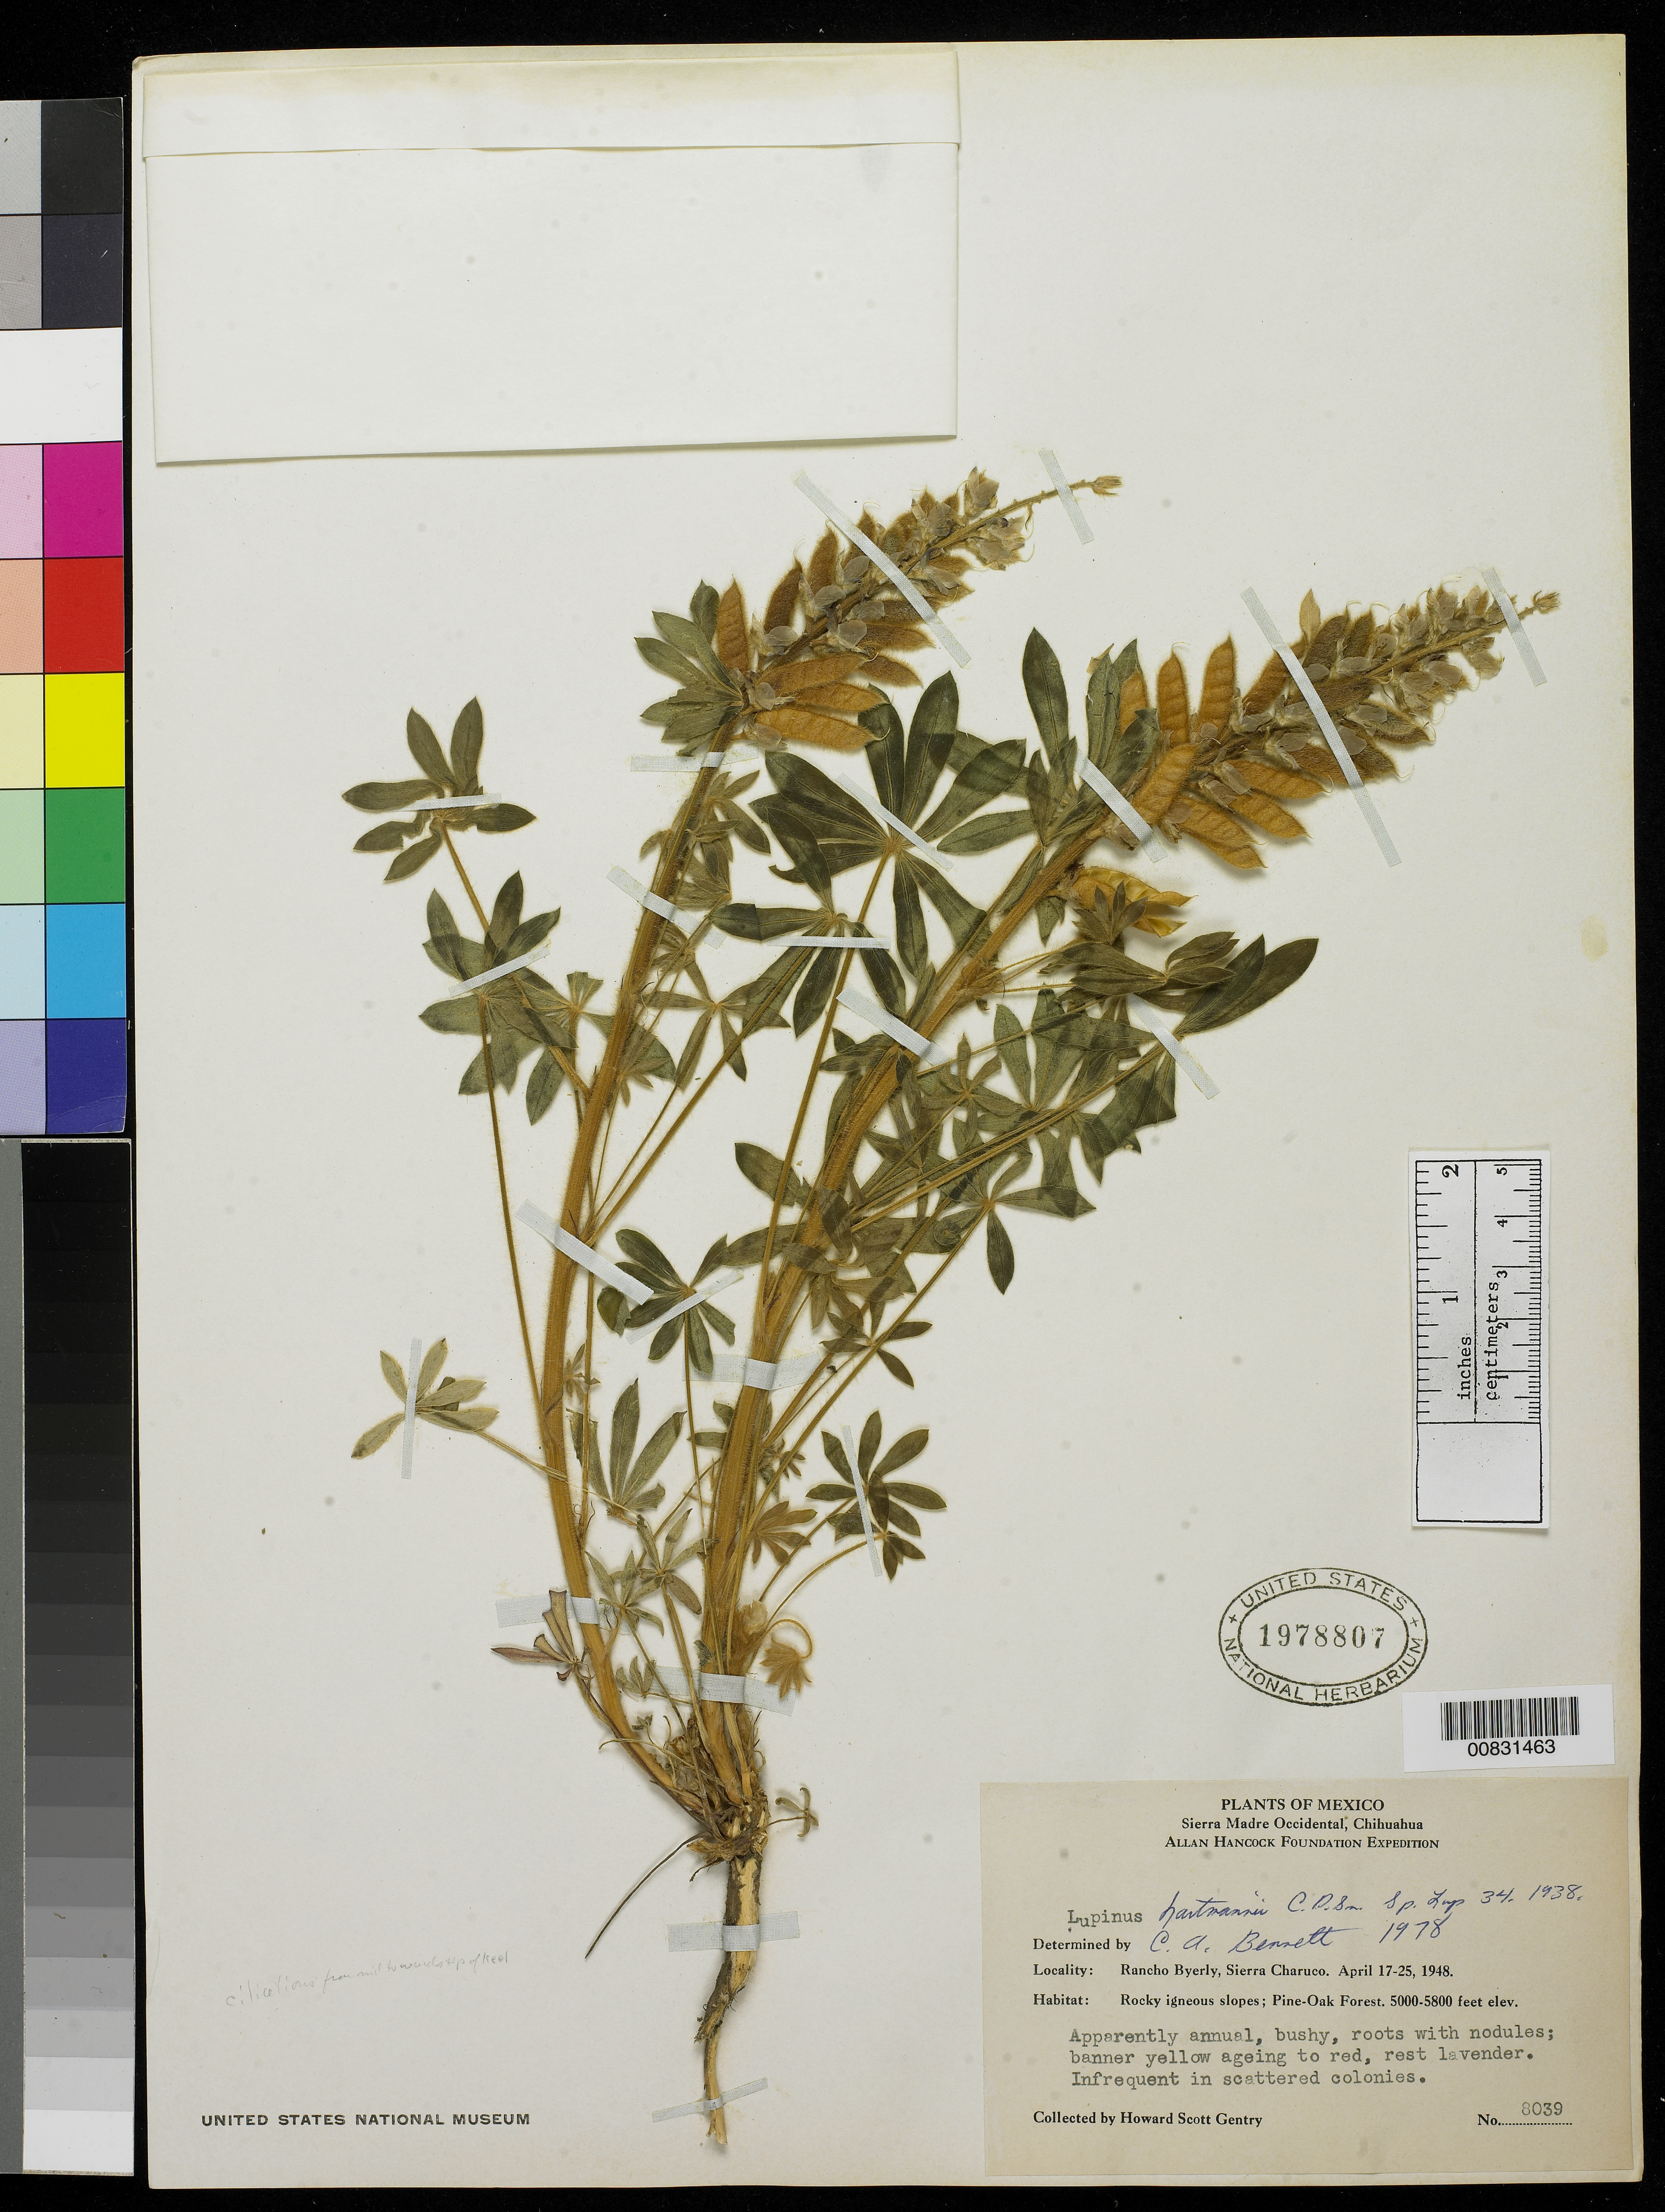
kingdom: Plantae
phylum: Tracheophyta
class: Magnoliopsida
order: Fabales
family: Fabaceae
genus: Lupinus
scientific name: Lupinus hartmannii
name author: C.P. Sm.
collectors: H. S. Gentry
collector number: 8039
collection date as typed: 17 Apr 1948 to 25 Apr 1948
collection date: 1948-04-17/1948-04-25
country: Mexico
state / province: Chihuahua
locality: Rancho Byerly, Sierra Charuco.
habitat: Rocky igneous slopes; Pine-Oak Forest.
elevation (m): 1524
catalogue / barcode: US 1978807